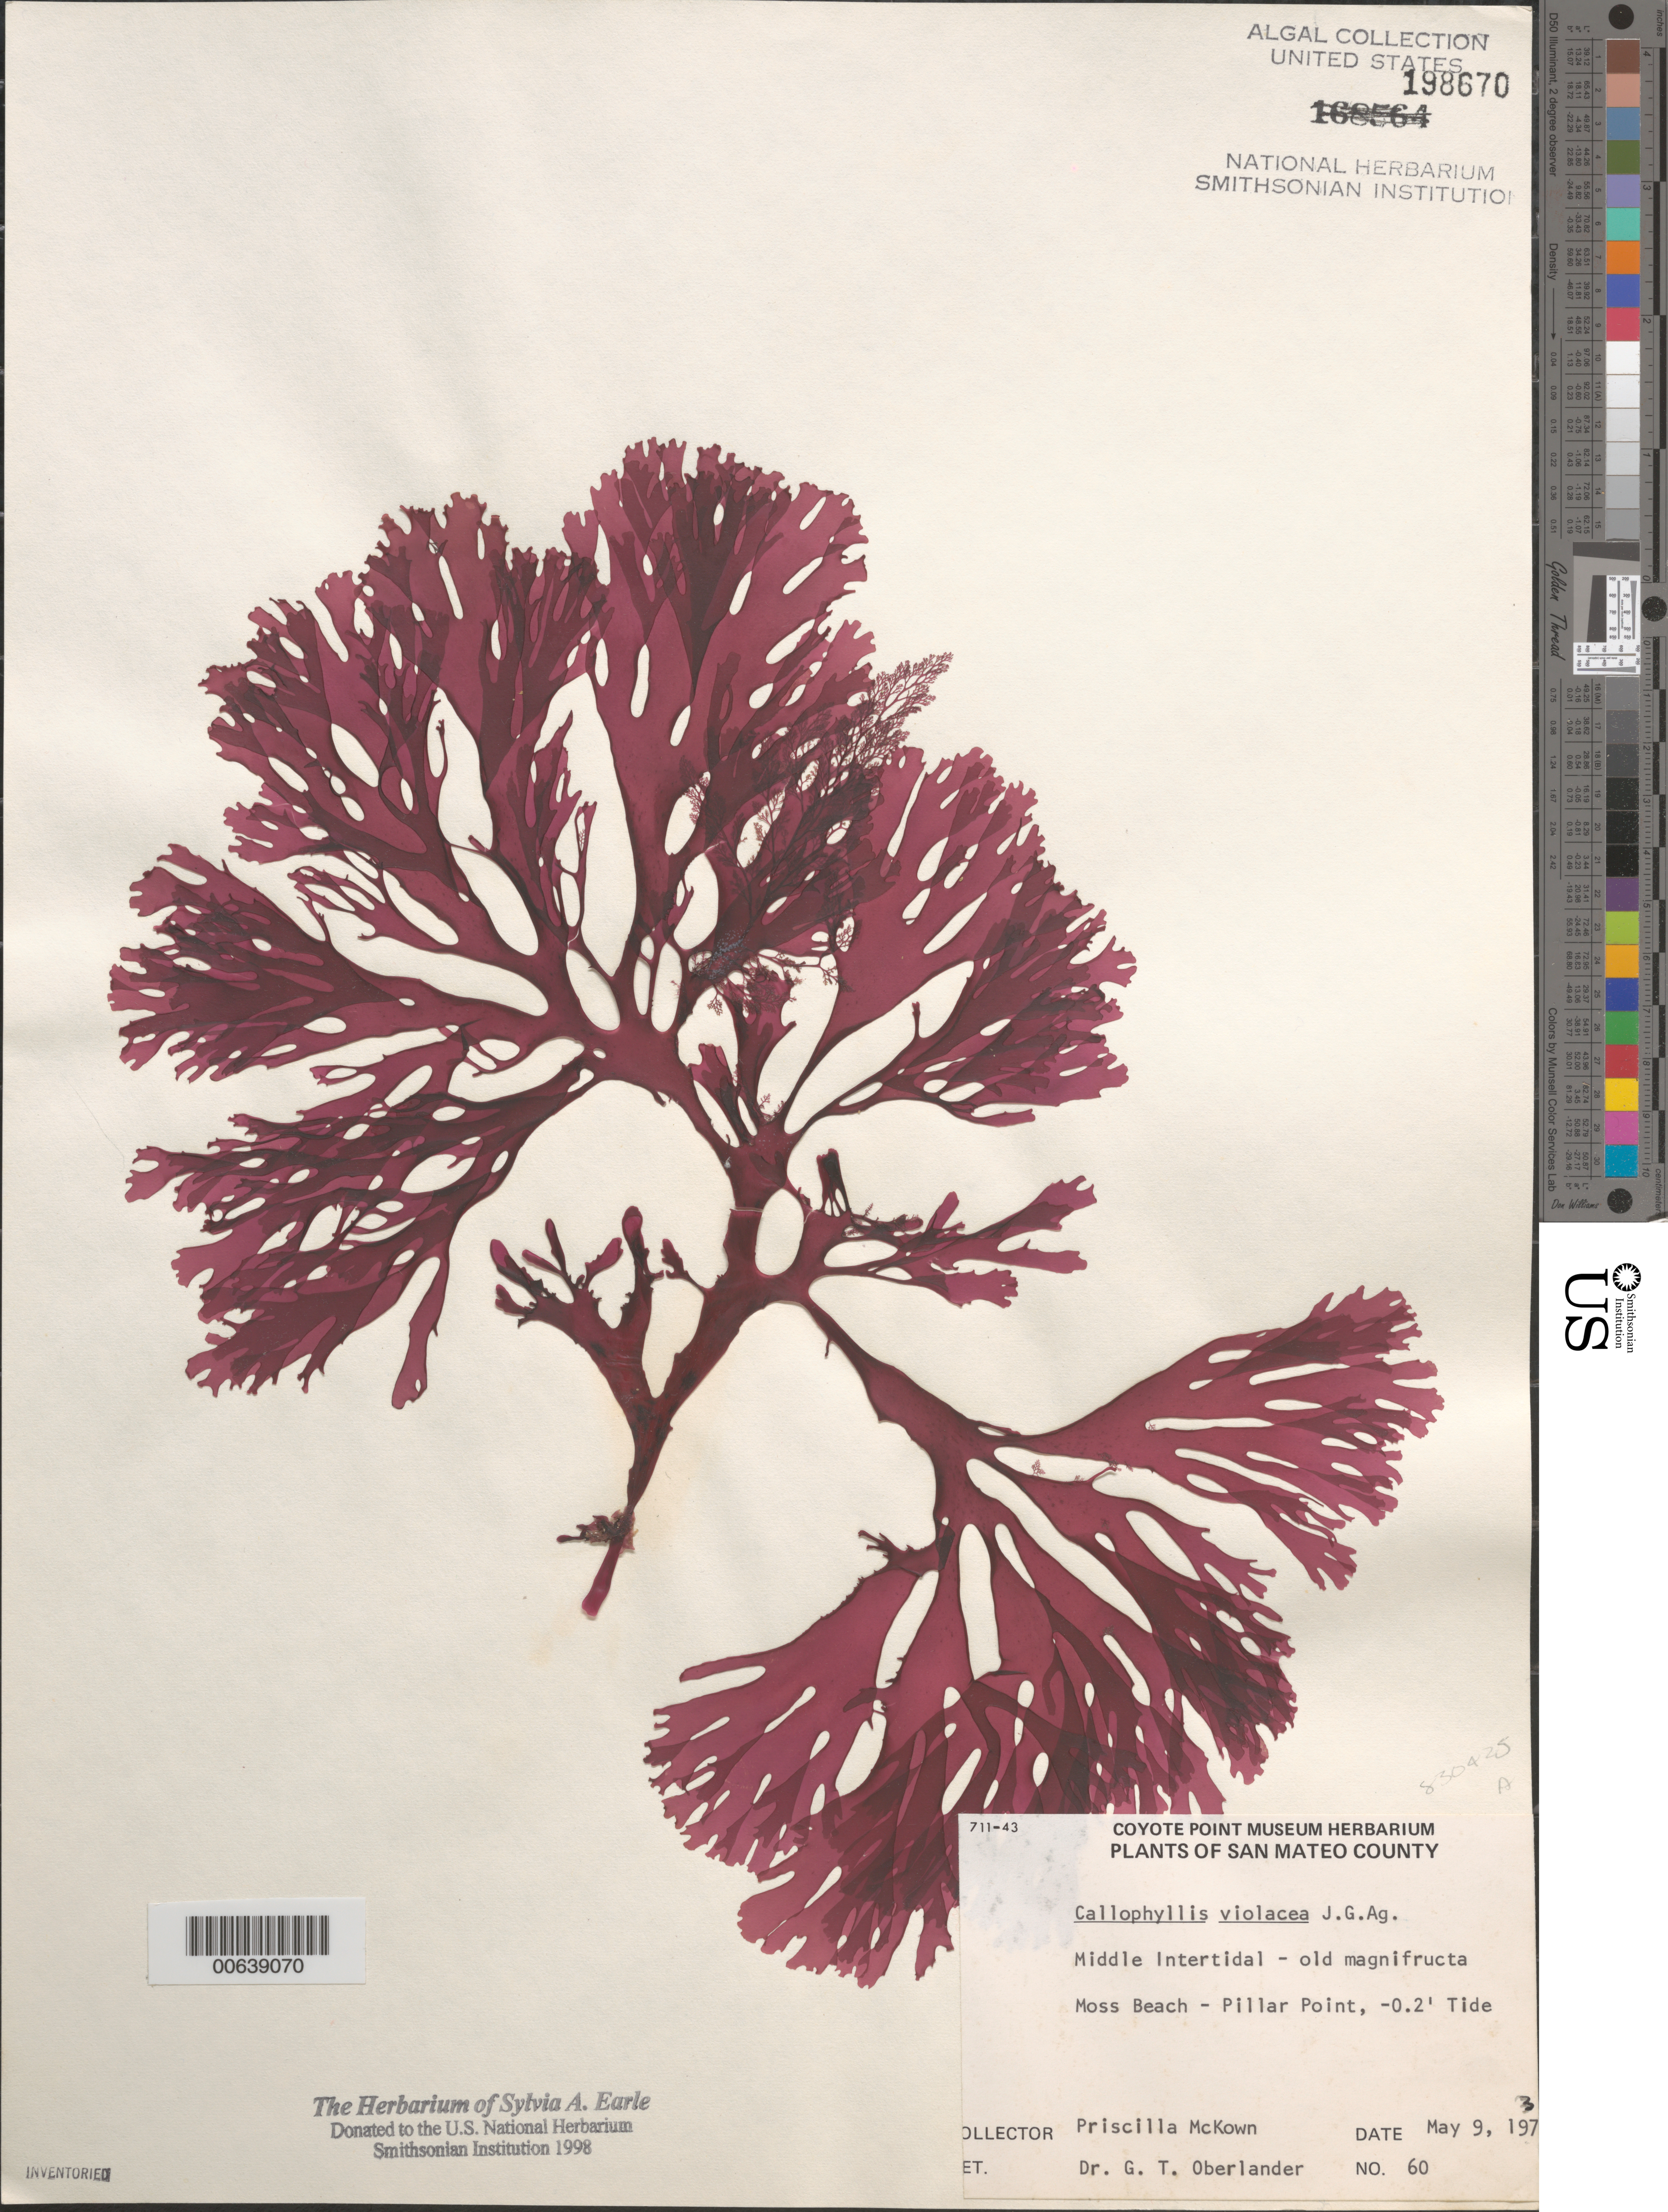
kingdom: Plantae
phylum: Rhodophyta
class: Florideophyceae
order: Gigartinales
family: Kallymeniaceae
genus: Callophyllis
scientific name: Callophyllis violacea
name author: J. Agardh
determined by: Oberlander, G. T.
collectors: P. McKown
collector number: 60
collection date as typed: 09 May 1973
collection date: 1973-05-09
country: United States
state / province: California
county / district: San Mateo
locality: Moss Beach, Pillar Point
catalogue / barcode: US 198670